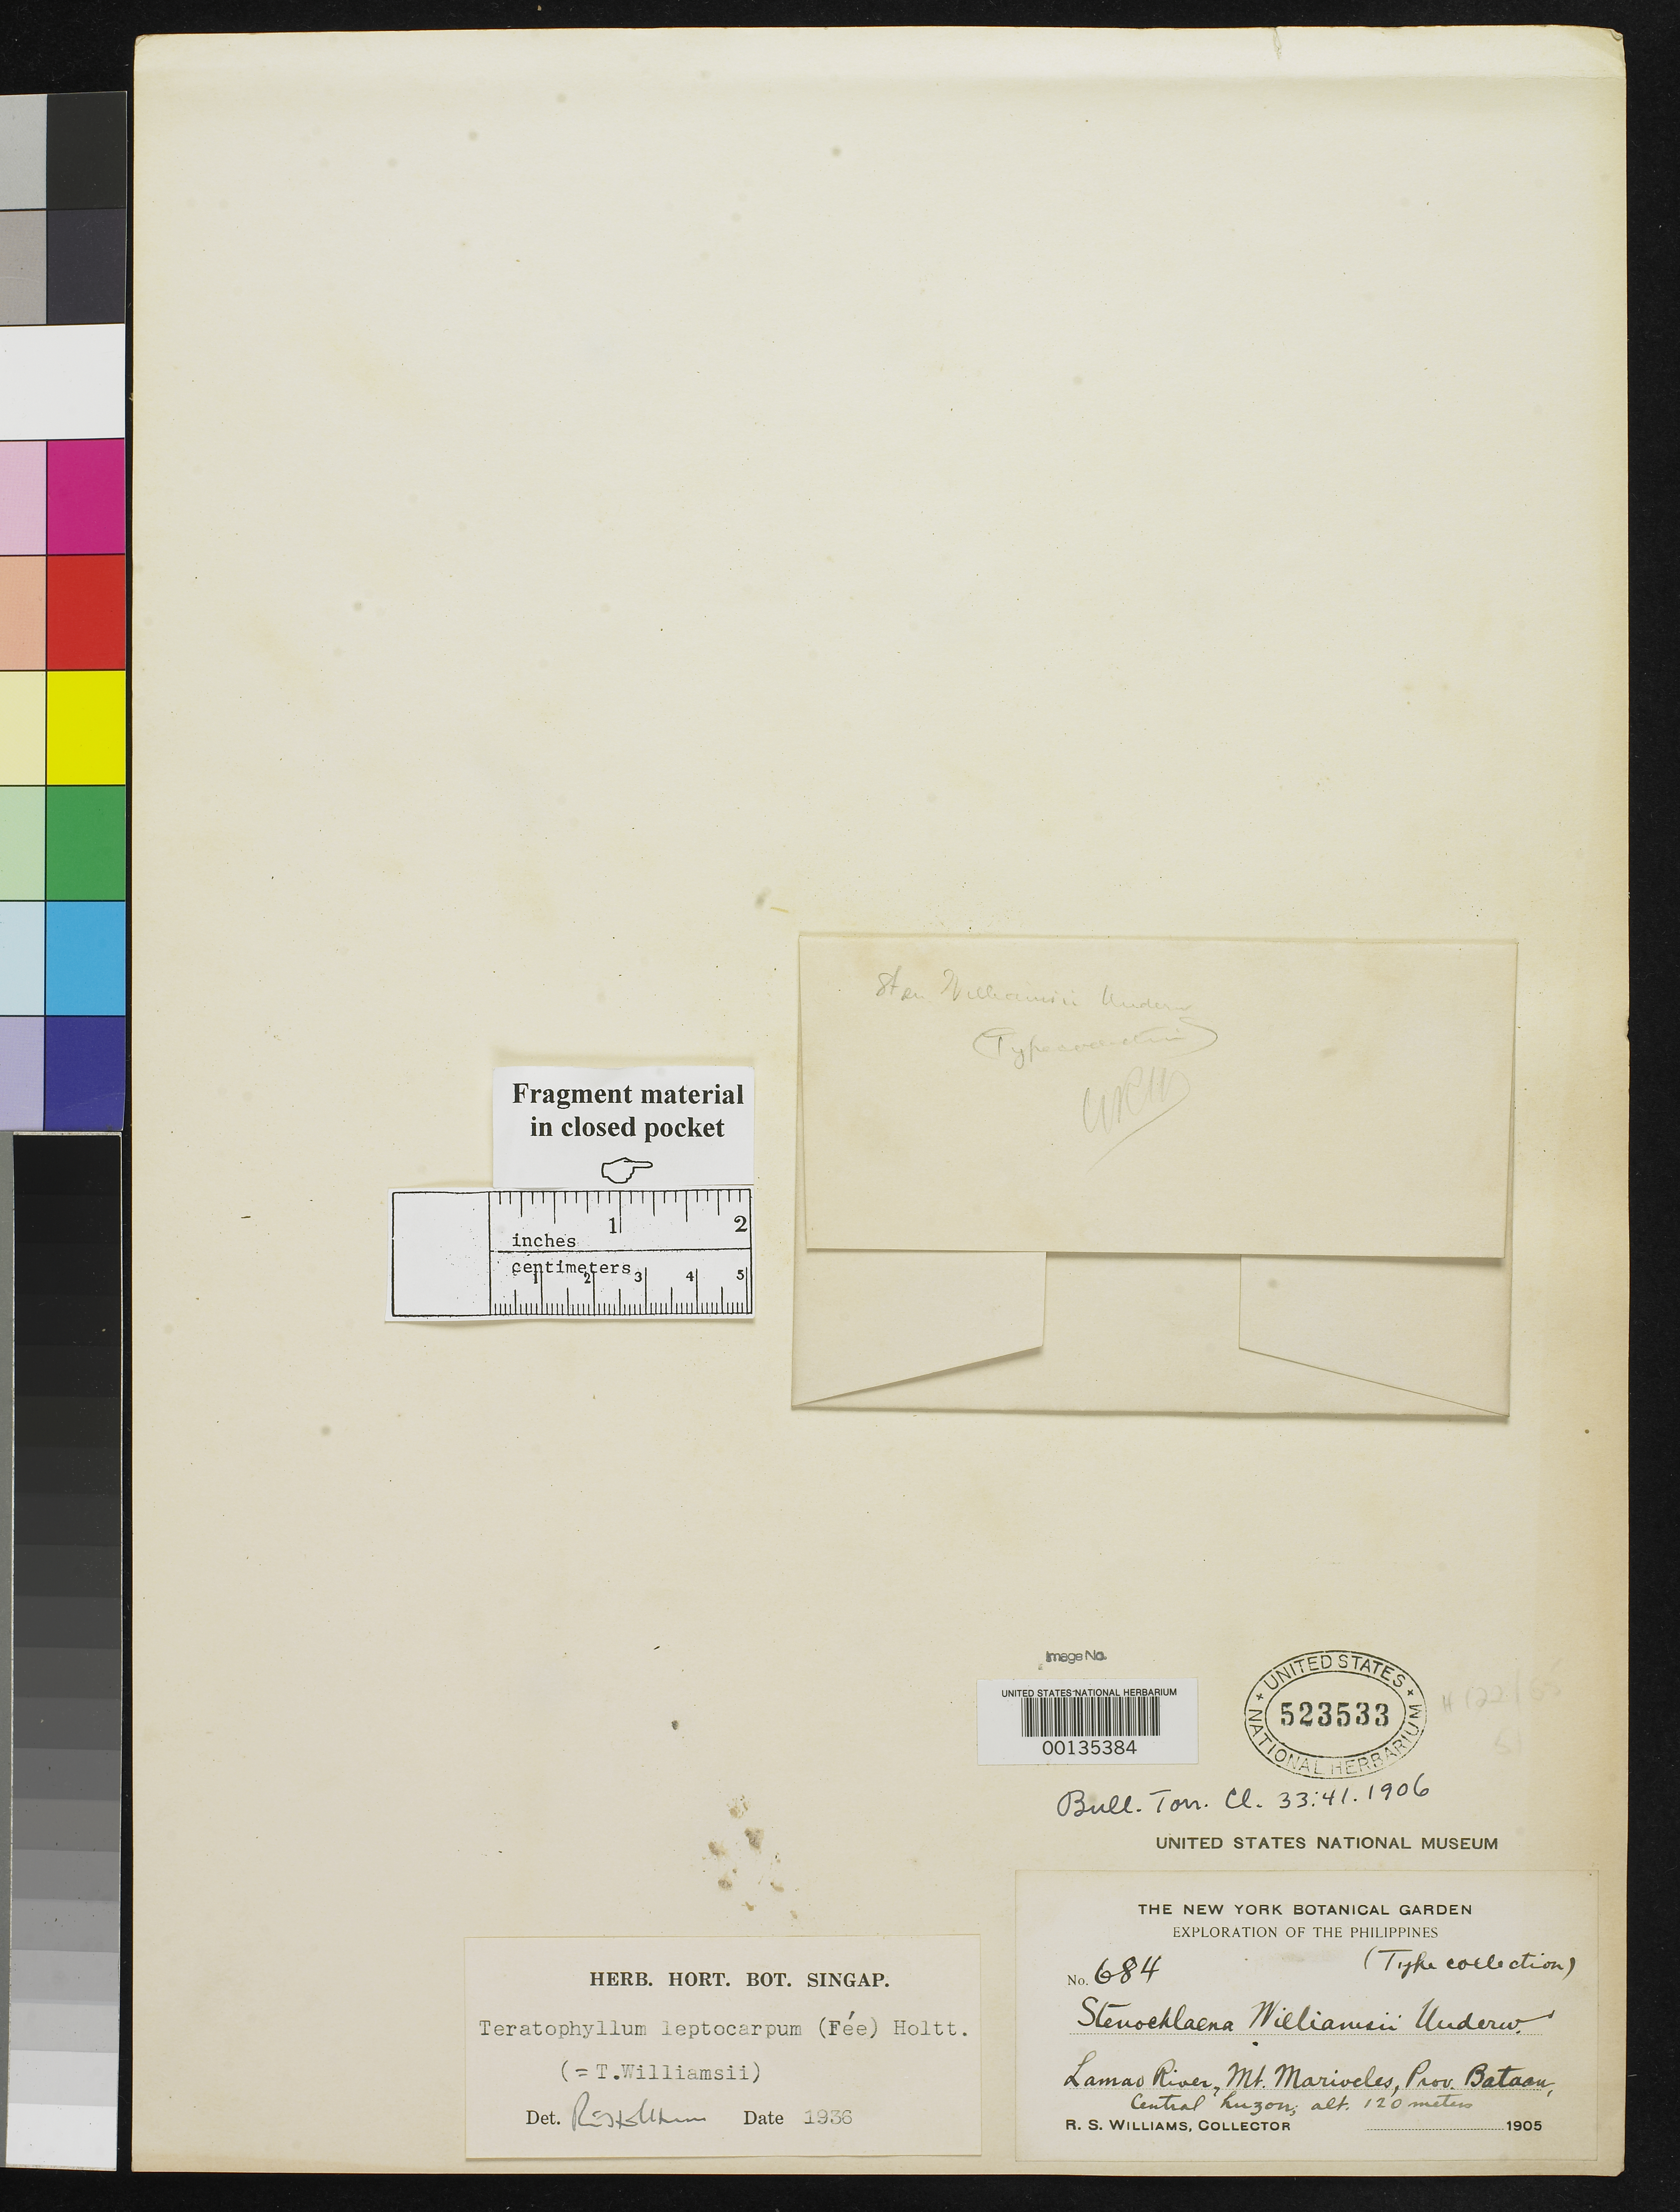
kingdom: Plantae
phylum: Tracheophyta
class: Polypodiopsida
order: Polypodiales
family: Blechnaceae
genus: Stenochlaena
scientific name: Stenochlaena williamsii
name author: Underw.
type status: Type Collection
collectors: R. S. Williams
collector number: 684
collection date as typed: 1905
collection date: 1905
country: Philippines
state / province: Central Luzon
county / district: Bataan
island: Luzon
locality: Lamao River, Mt Mariveles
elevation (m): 120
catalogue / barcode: US 523533